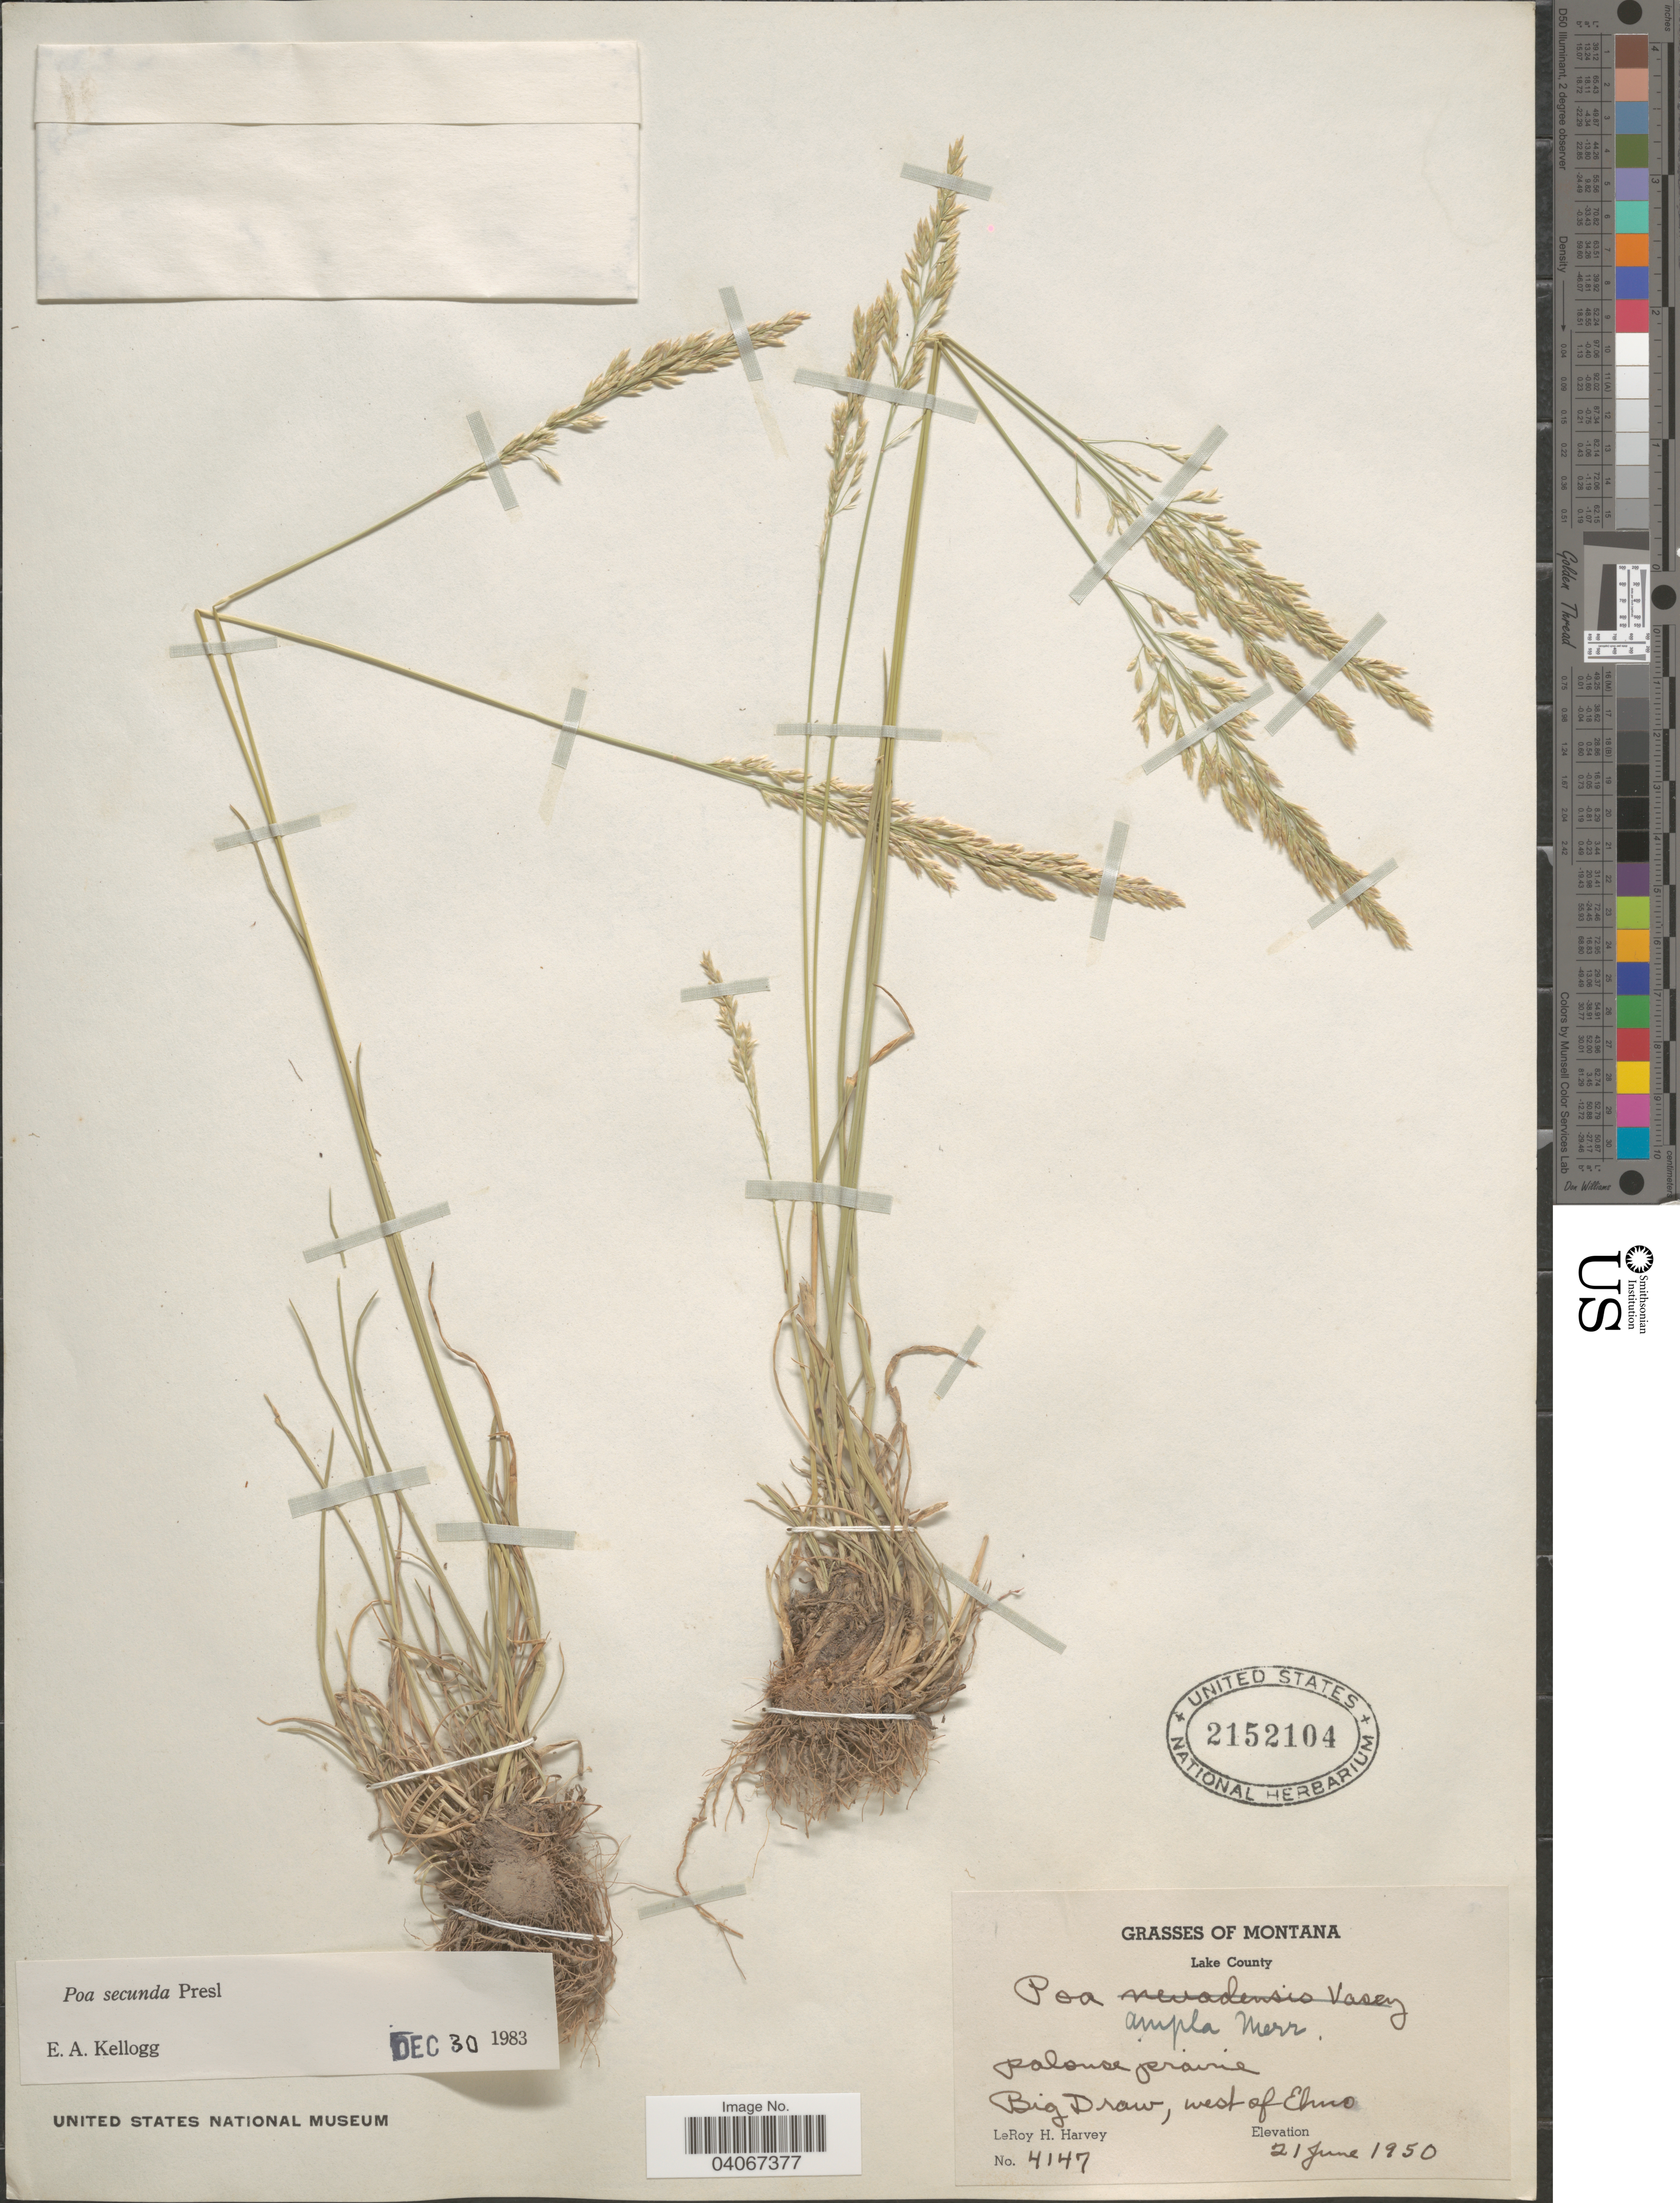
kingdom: Plantae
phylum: Tracheophyta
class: Liliopsida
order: Poales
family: Poaceae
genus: Poa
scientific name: Poa secunda subsp. secunda var. secunda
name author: J. Presl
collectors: L. H. Harvey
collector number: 4147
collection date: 1950-06-21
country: United States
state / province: Montana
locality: Lake County. Big Draw, west of Elmo.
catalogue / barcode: US 2152104